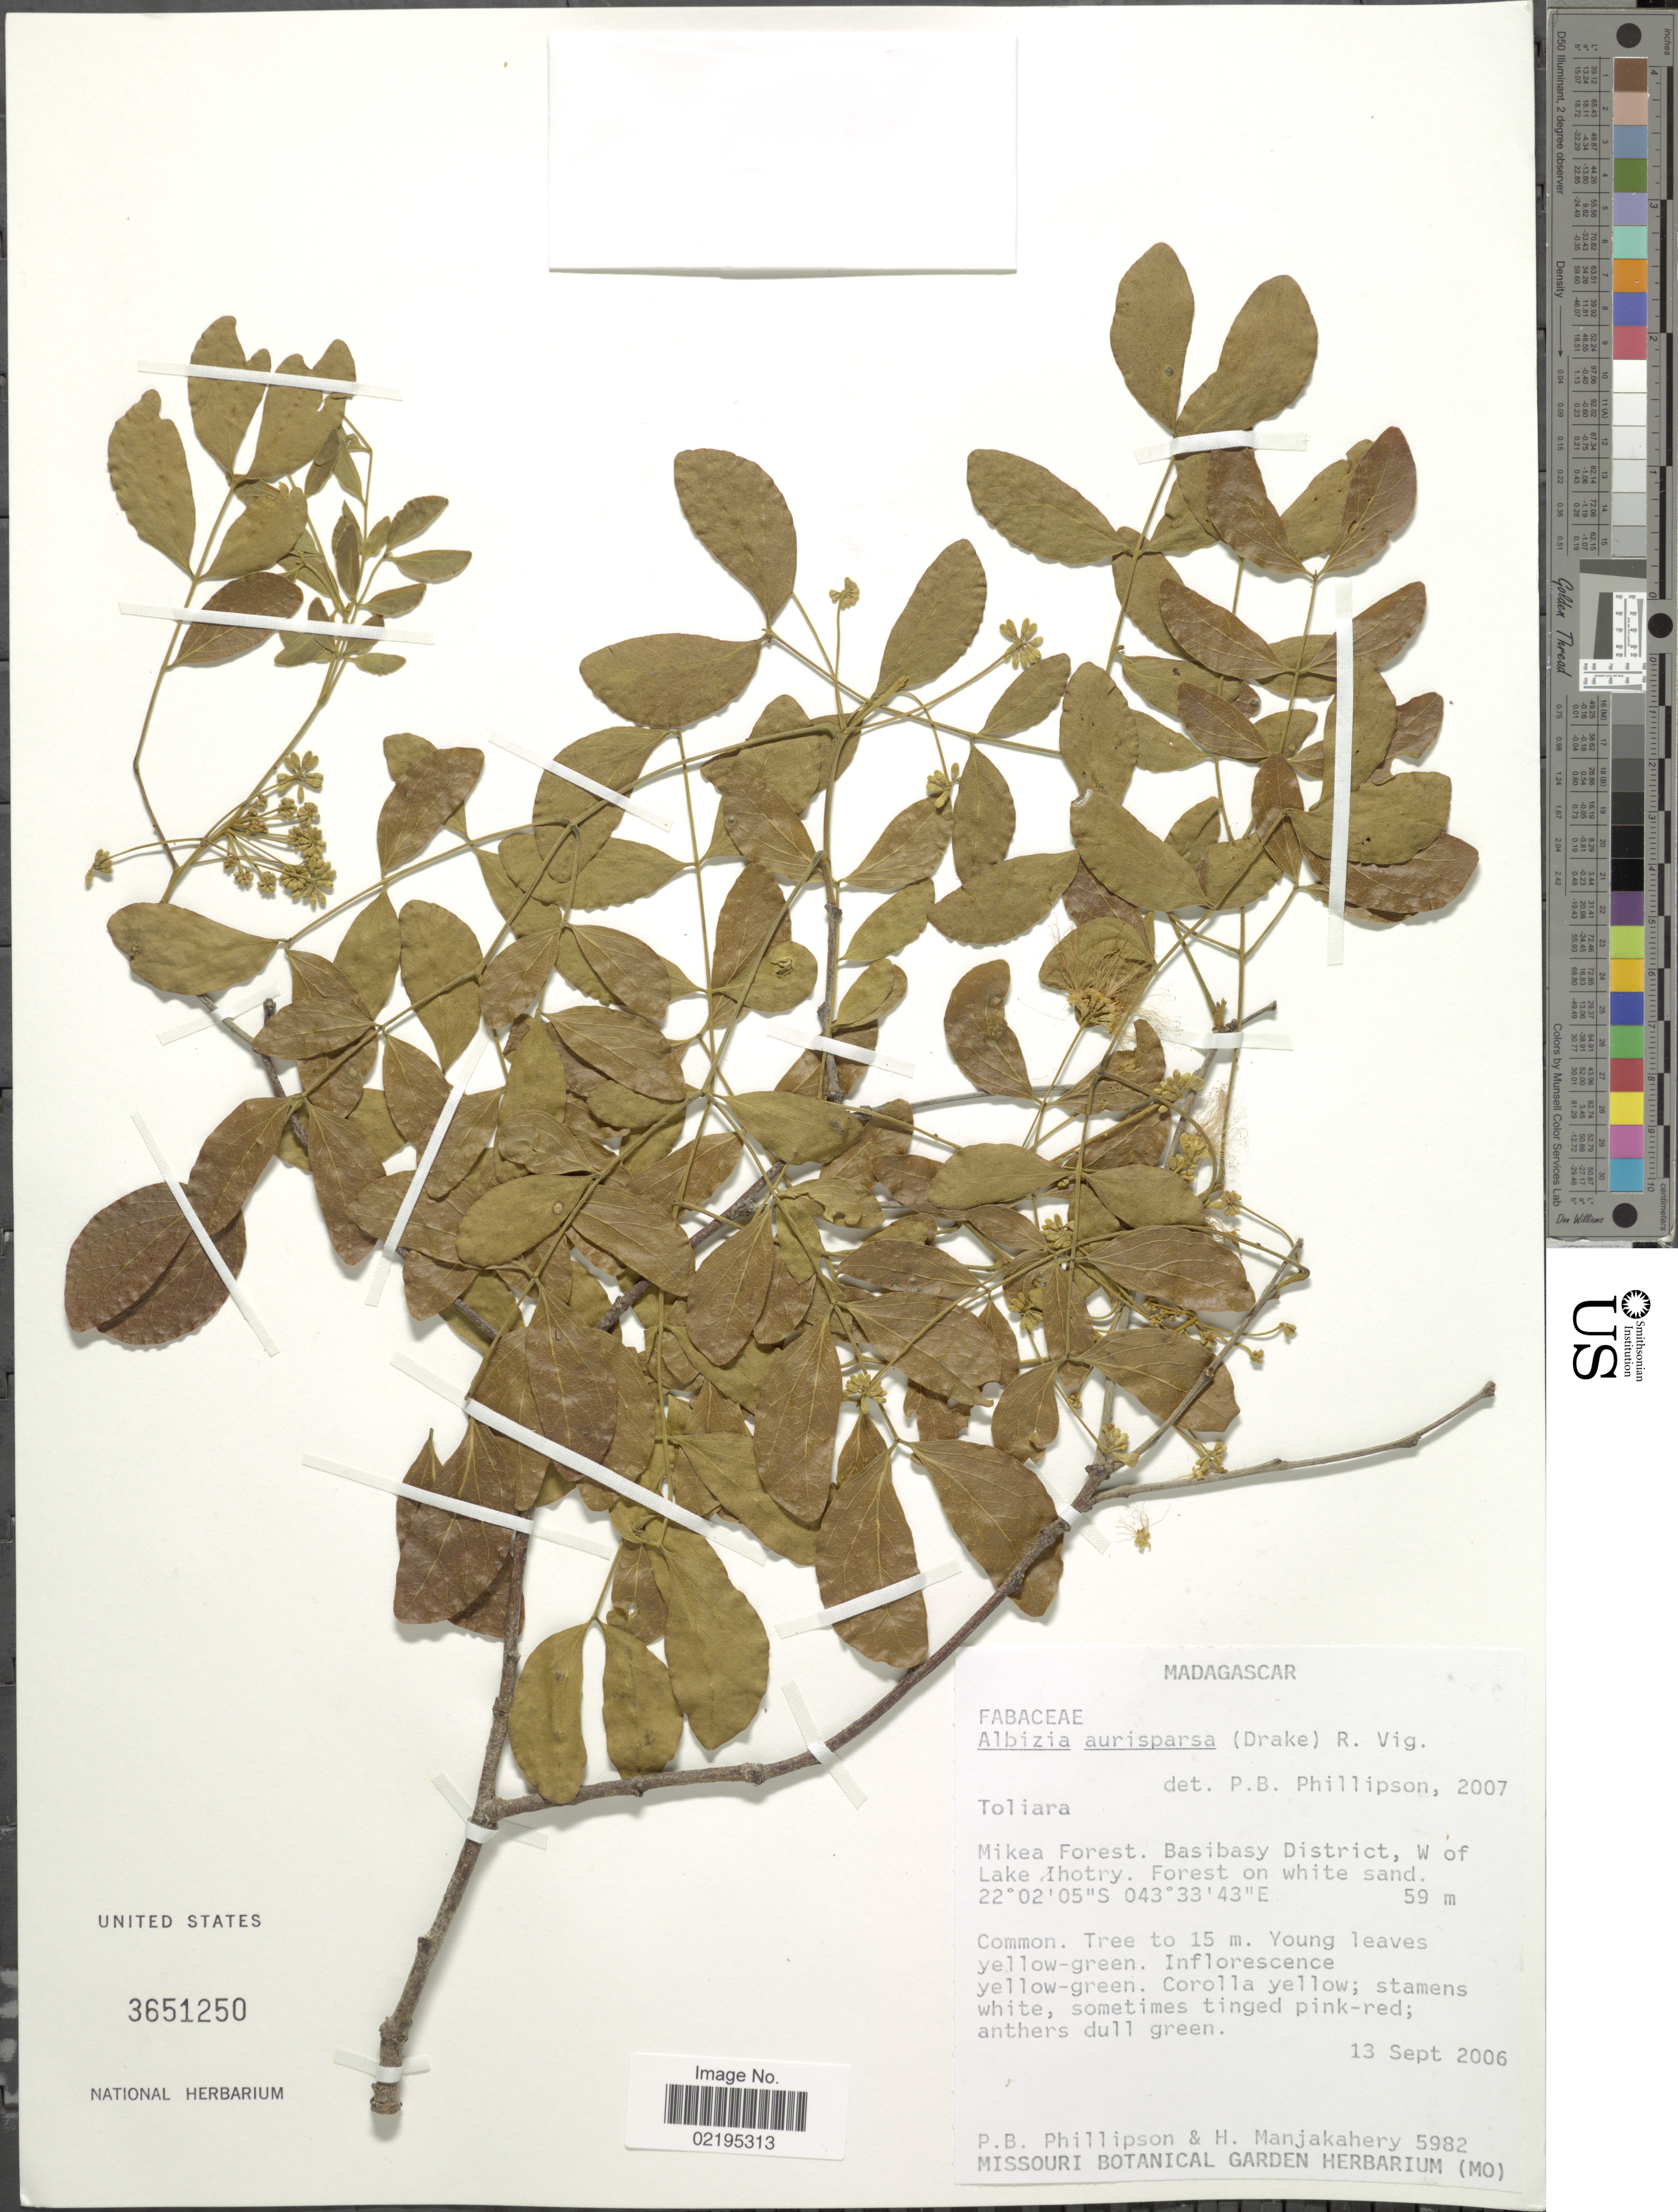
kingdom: Plantae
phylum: Tracheophyta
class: Magnoliopsida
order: Fabales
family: Fabaceae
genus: Albizia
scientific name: Albizia aurisparsa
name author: (Drake) R. Vig.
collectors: P. B. Phillipson & H. N. Manjakahery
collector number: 5982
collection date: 2006-09-13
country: Madagascar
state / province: Atsimo-Andrefana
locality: Mikea Forest. Basibasy District, W of Lake Ihotry.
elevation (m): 59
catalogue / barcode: US 3651250